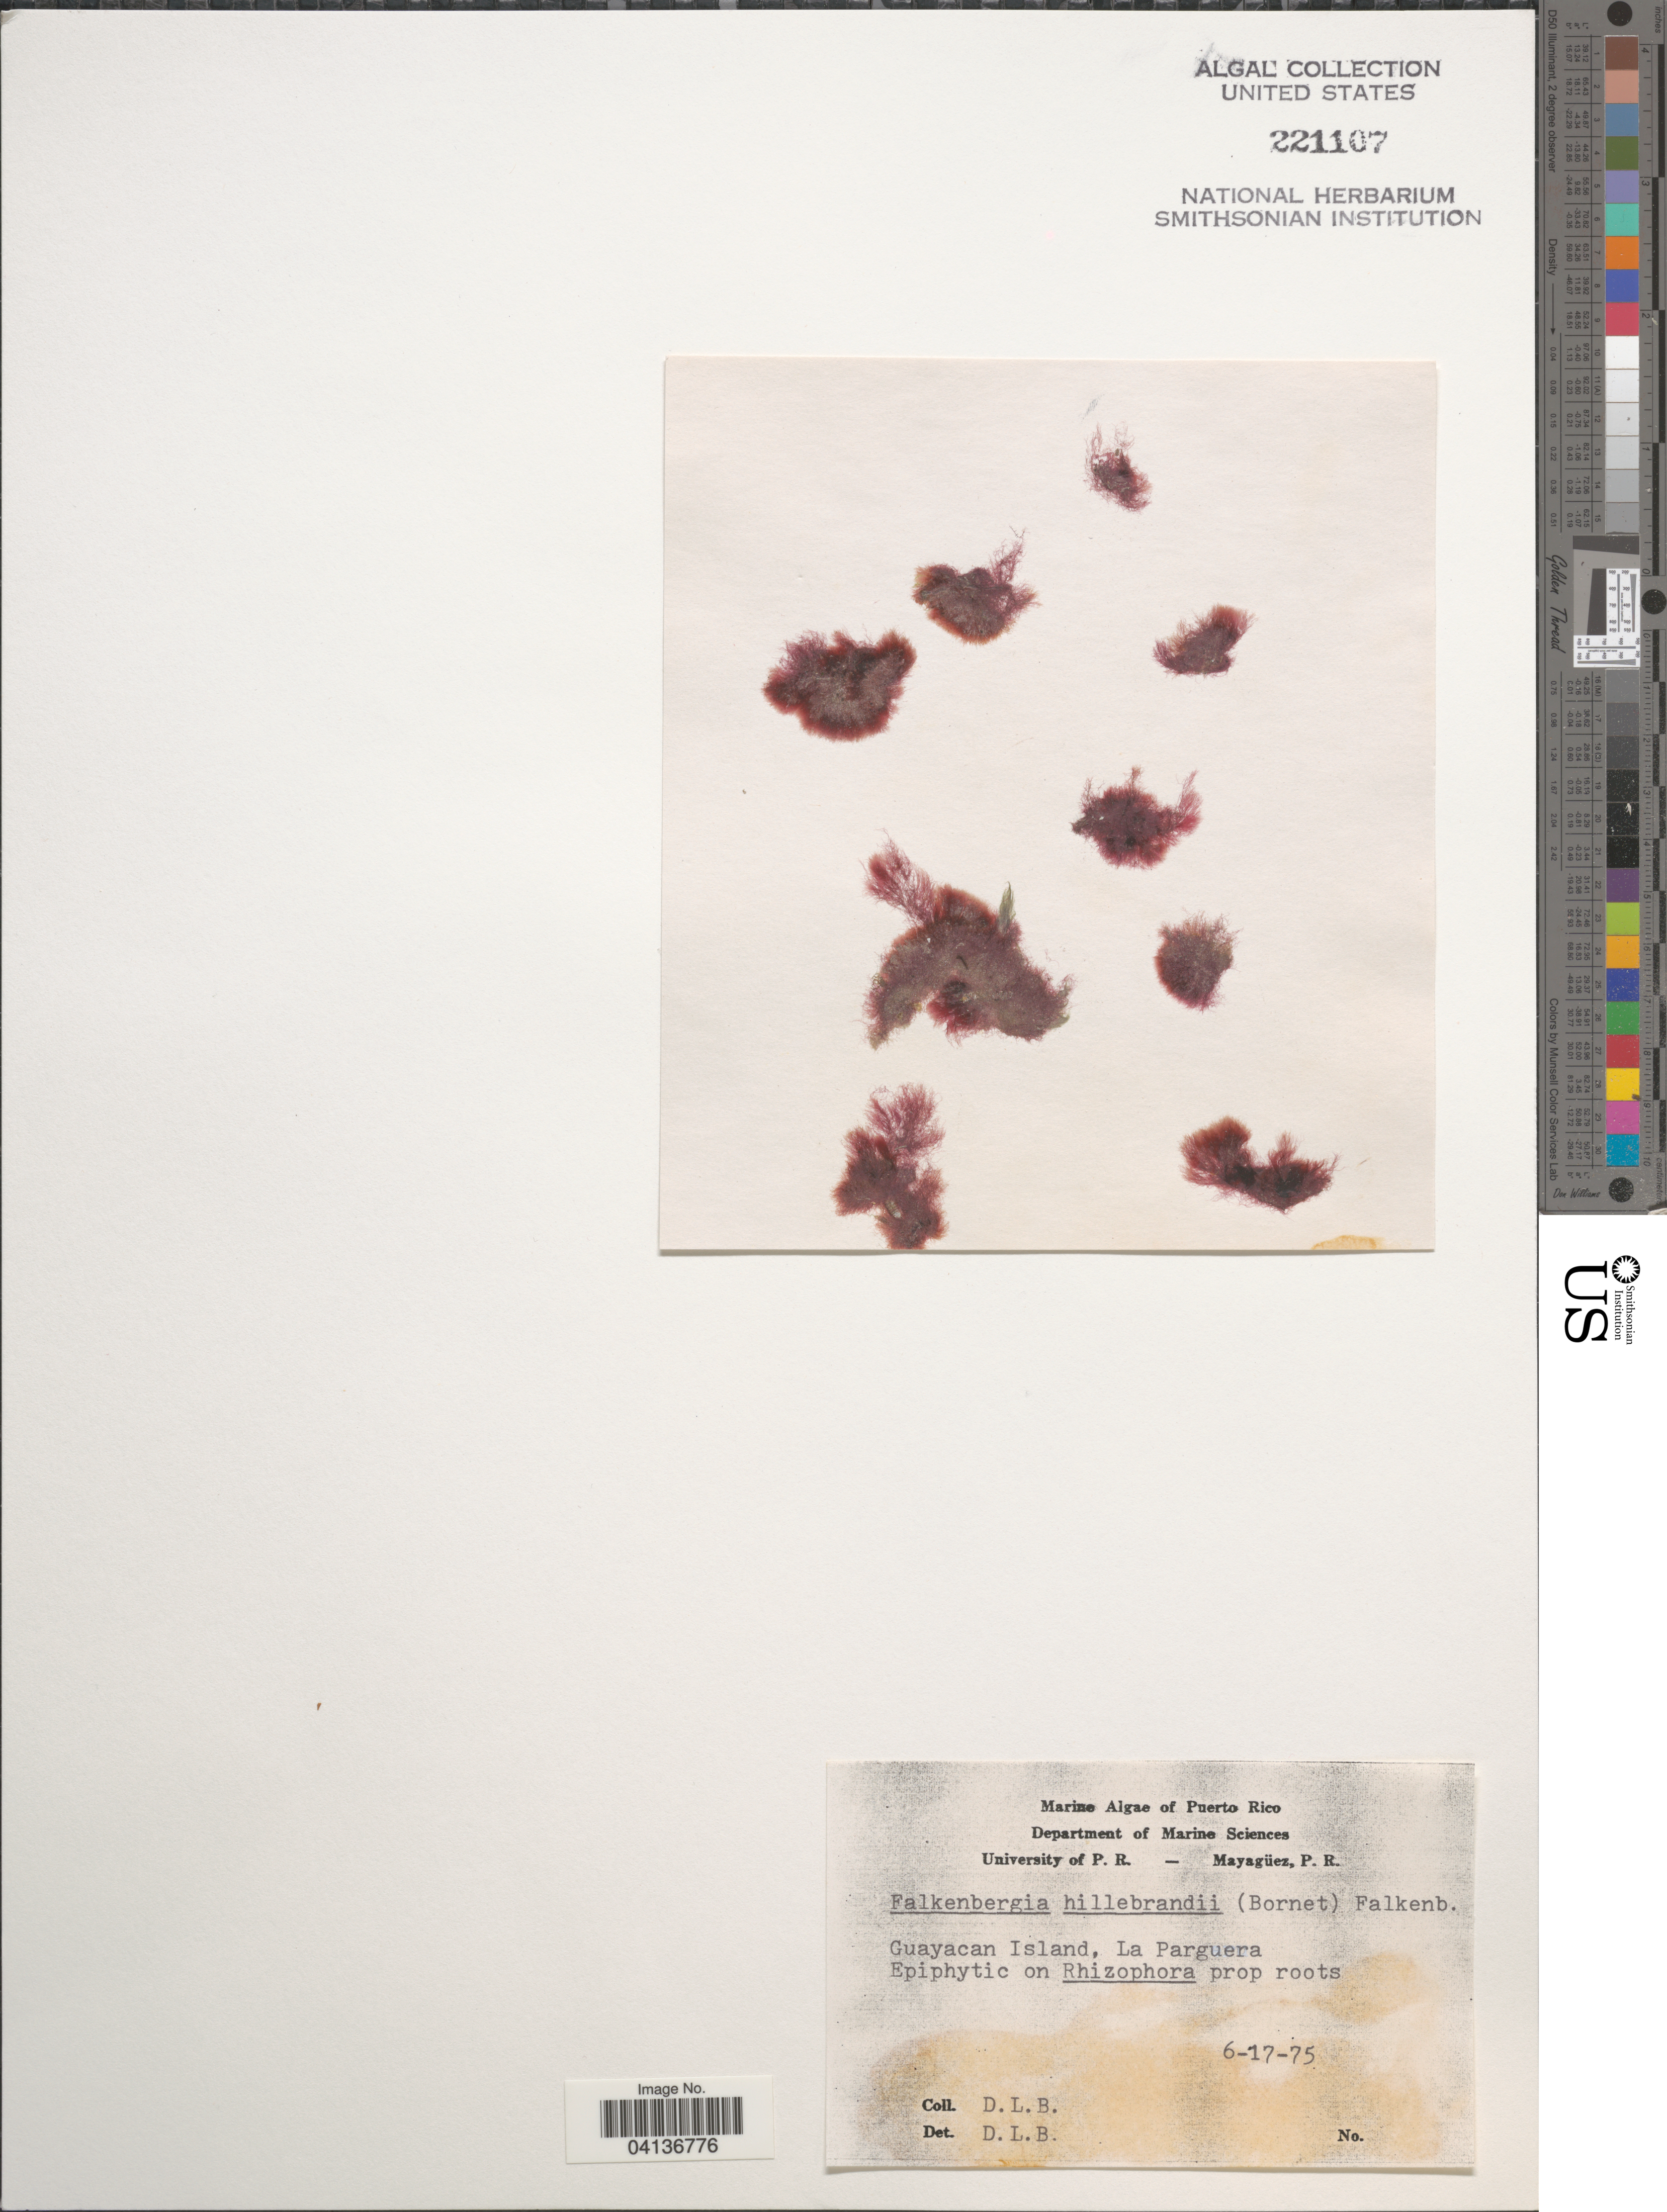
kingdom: Plantae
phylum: Rhodophyta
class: Florideophyceae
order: Bonnemaisoniales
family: Bonnemaisoniaceae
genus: Asparagopsis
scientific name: Asparagopsis taxiformis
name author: (Delile) Trevis.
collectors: D. L. B.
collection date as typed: Transcribed d/m/y: 17/6/75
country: Puerto Rico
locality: Guayacan Island, La Parguera.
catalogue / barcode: US 221107